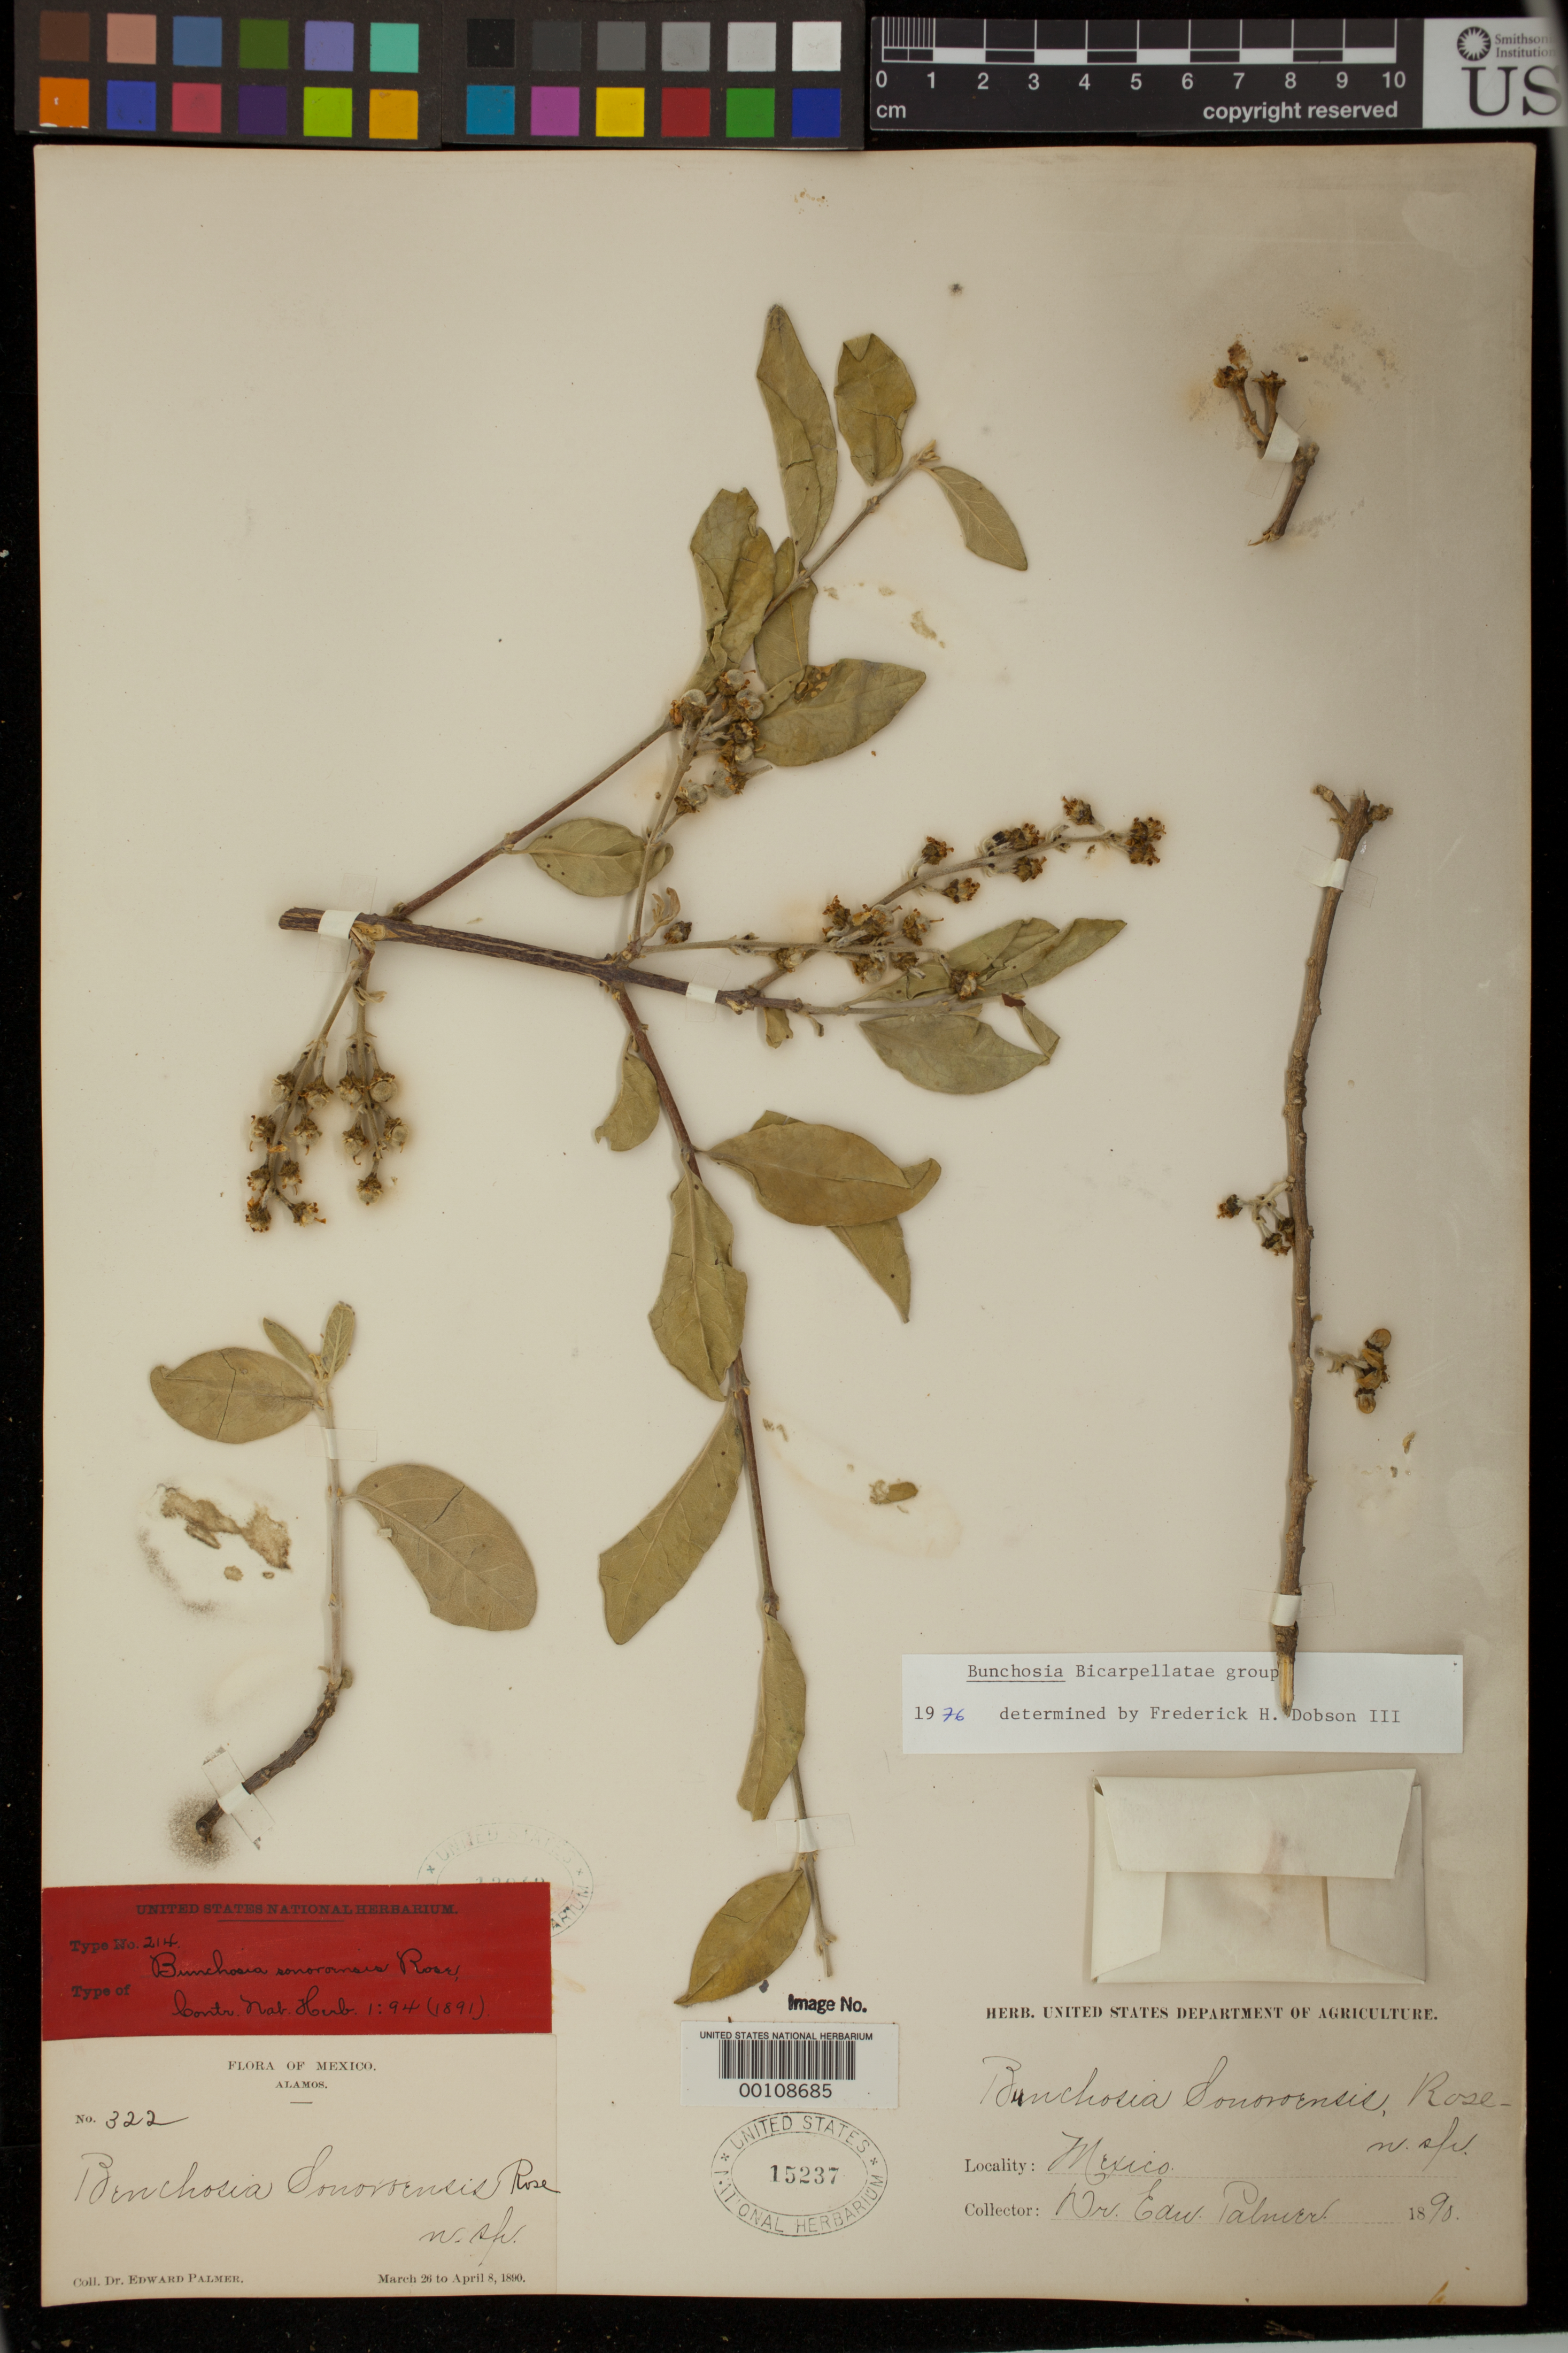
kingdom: Plantae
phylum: Tracheophyta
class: Magnoliopsida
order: Malpighiales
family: Malpighiaceae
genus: Bunchosia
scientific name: Bunchosia sonorensis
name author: Rose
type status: Type Collection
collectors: E. Palmer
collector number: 322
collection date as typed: March 26 to April 8, 1890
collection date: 1890-03-26/1890-04-08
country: Mexico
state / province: Sonora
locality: Alamos.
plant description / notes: One of 2 original US sheets (USNH 14237, 15238) annotated by Rose, neither clearly identifiable from protologue or annotations as the holotype.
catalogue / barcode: US 15237